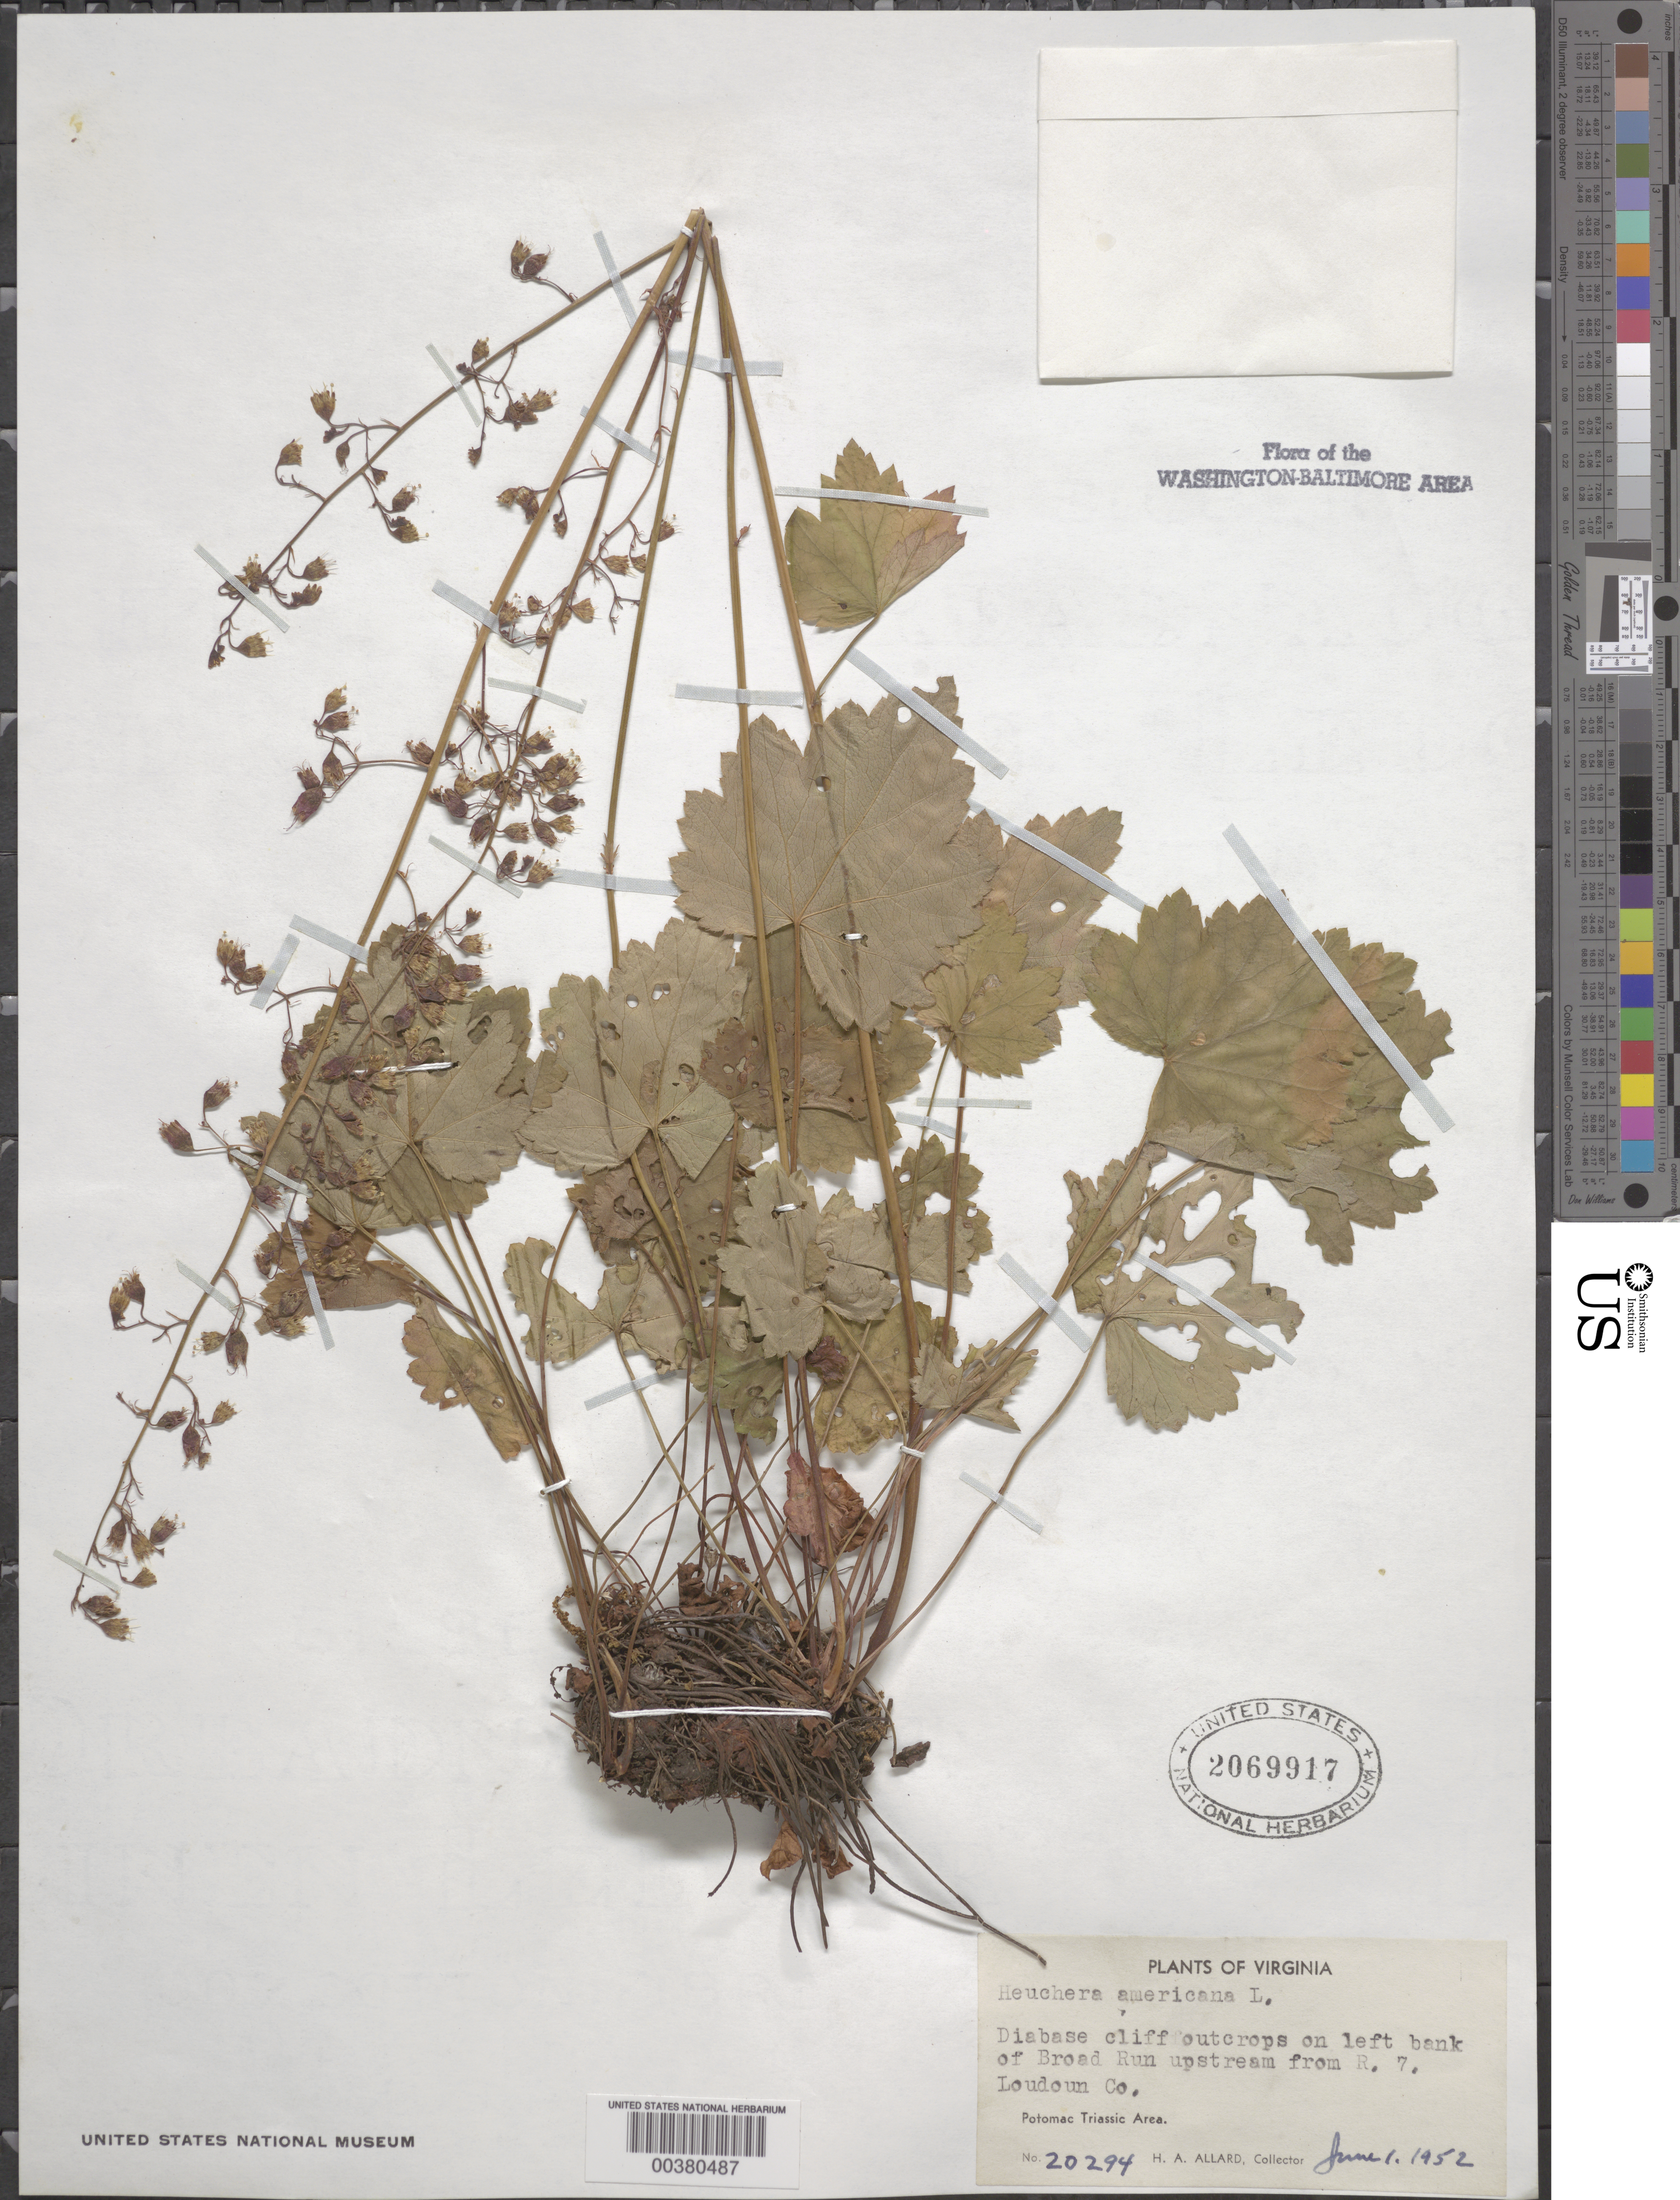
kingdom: Plantae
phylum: Tracheophyta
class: Magnoliopsida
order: Saxifragales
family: Saxifragaceae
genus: Heuchera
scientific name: Heuchera americana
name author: L.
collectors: H. A. Allard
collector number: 20294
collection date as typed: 01 Jun 1952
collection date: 1952-06-01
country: United States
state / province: Virginia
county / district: Loudoun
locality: Upstream from Route 7 on Broad Run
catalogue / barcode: US 2069917